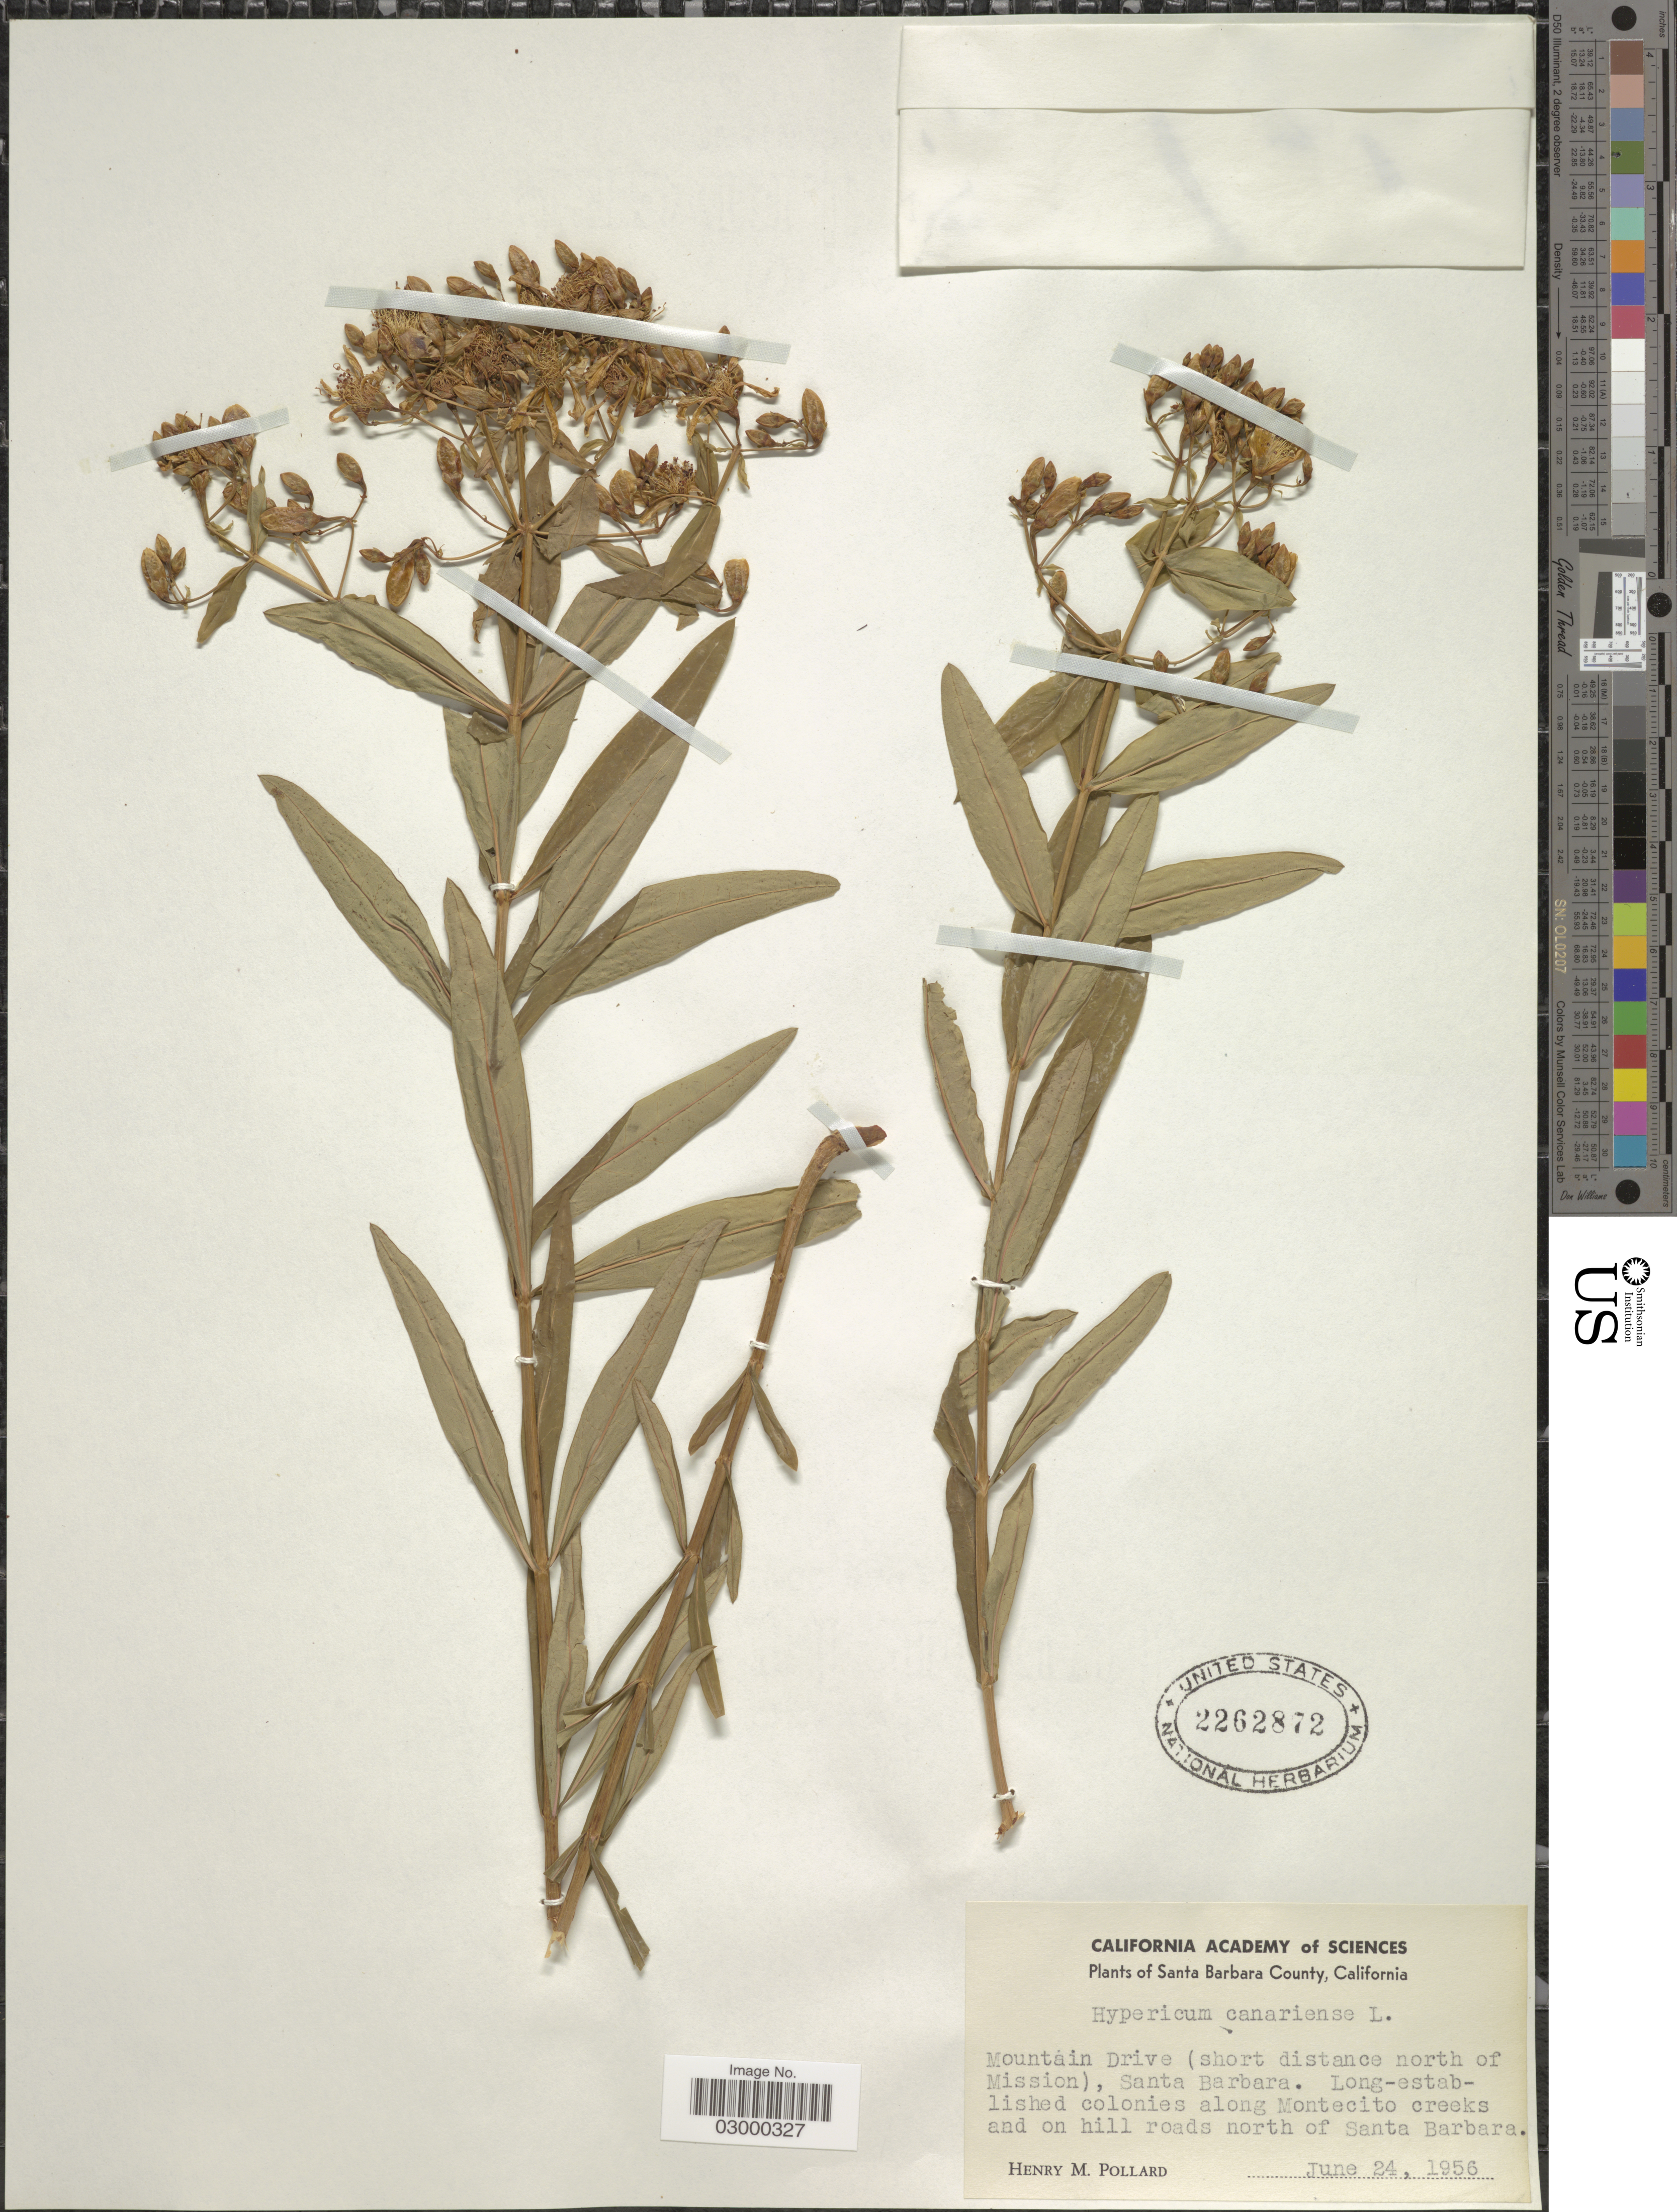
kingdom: Plantae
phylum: Tracheophyta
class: Magnoliopsida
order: Malpighiales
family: Hypericaceae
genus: Hypericum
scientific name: Hypericum canariense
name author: L.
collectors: H. M. Pollard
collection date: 1956-06-24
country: United States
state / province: California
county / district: Santa Barbara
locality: Santa Barbara County, Mountain Drive (short distance north of Mission), Santa Barbara, Long-established colonies along Montecito creeks and on hill roads north of Santa Barbara.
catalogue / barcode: US 2262872